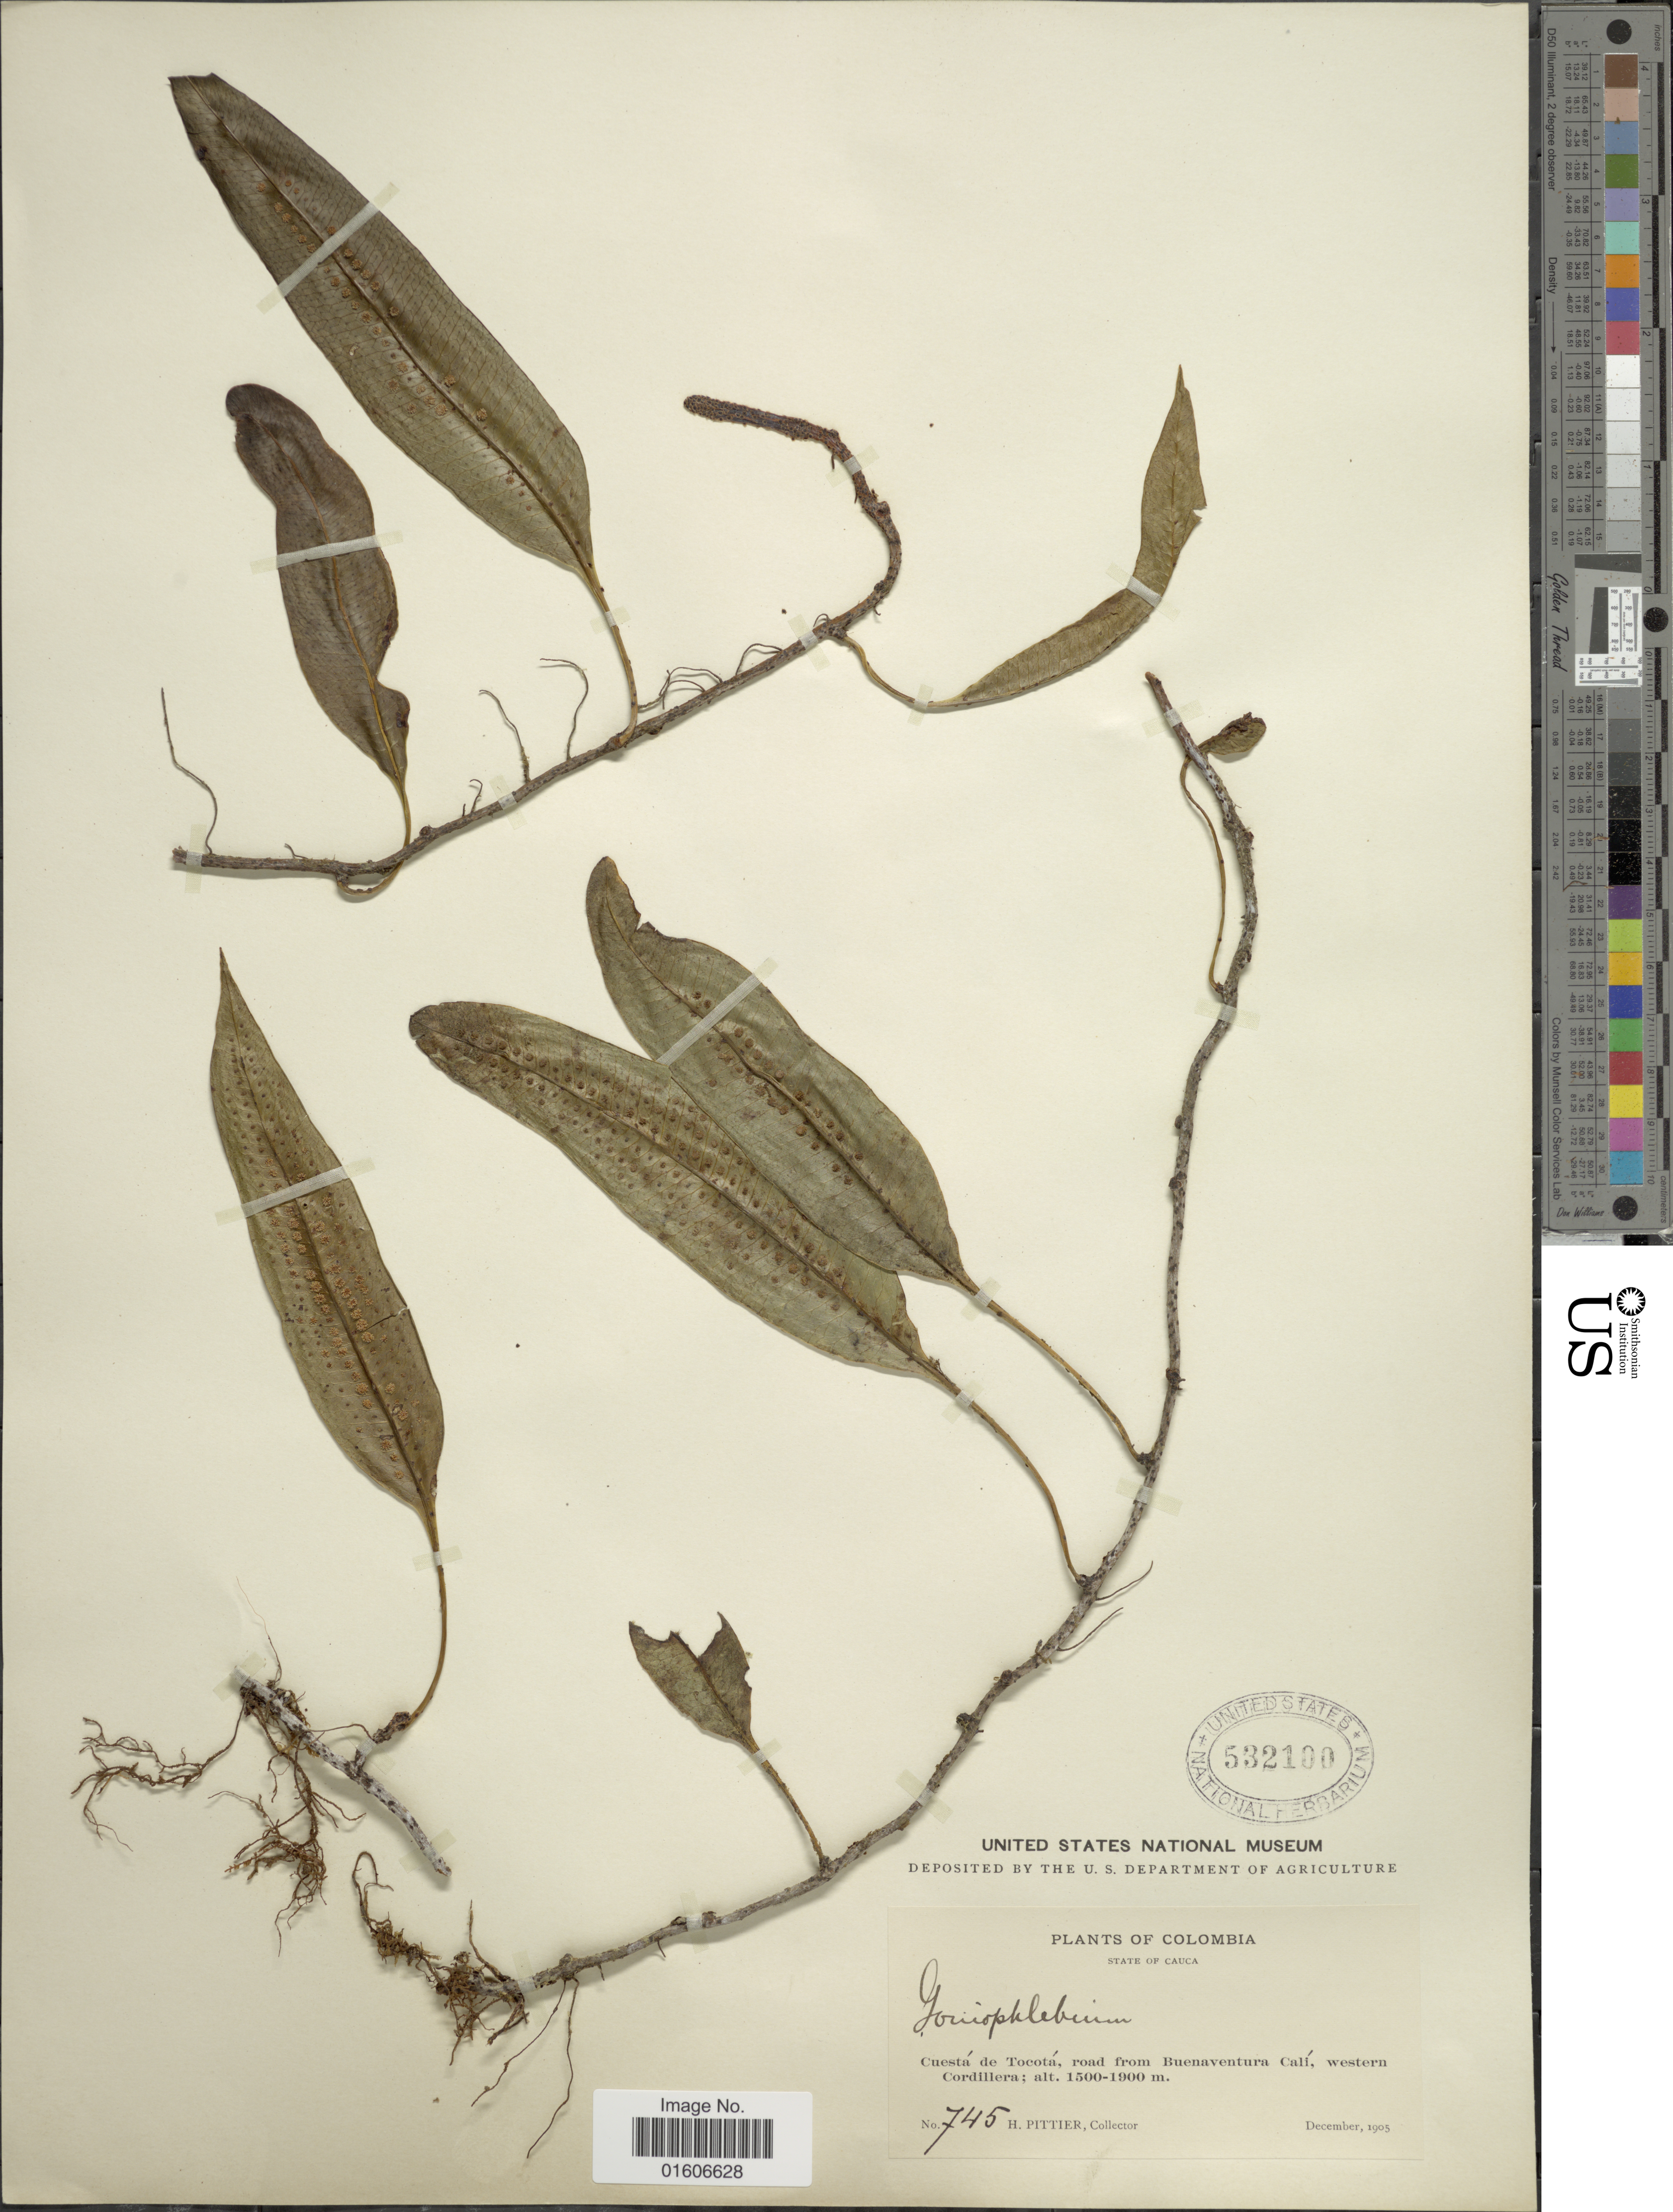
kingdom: Plantae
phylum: Tracheophyta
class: Polypodiopsida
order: Polypodiales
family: Polypodiaceae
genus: Serpocaulon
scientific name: Serpocaulon levigatum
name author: (Cav.) A.R. Sm.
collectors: H. F. Pittier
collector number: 745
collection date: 1905-12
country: Colombia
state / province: Cauca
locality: State of Cauca. Cuestá de Tocotá, road from Buenaventura Calí, western Cordillera.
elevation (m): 1500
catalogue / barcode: US 532100